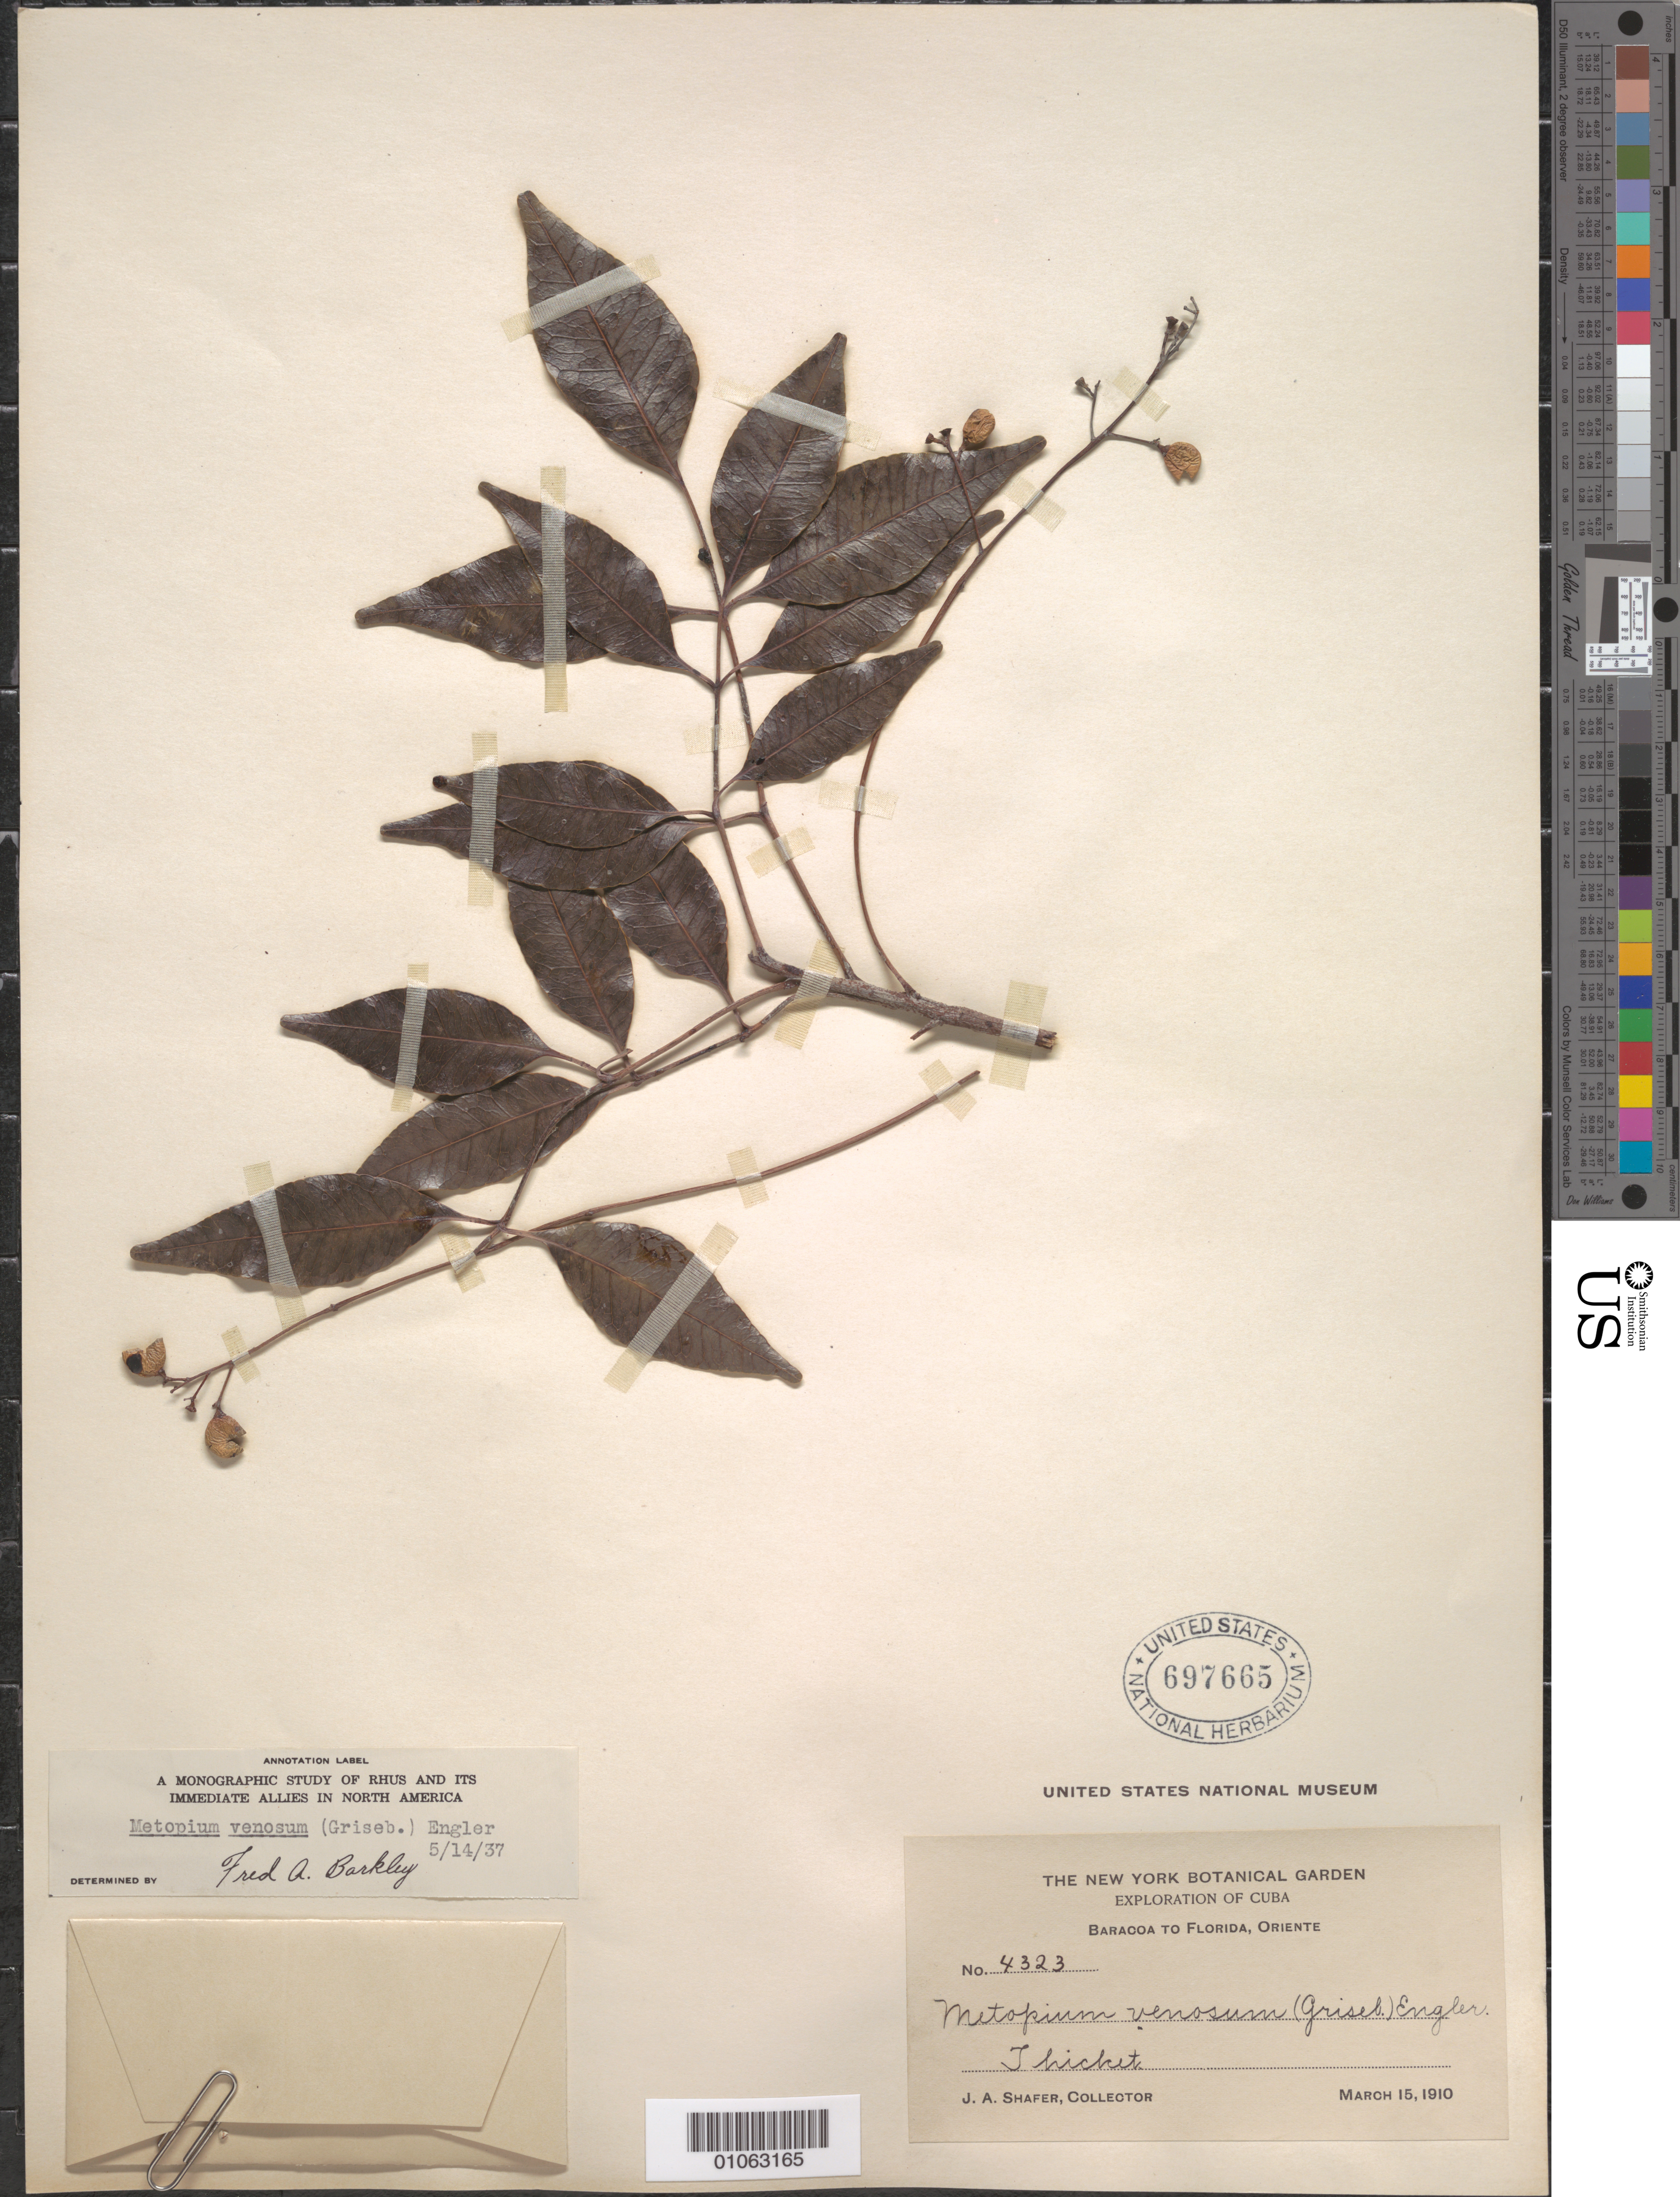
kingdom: Plantae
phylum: Tracheophyta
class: Magnoliopsida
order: Sapindales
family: Anacardiaceae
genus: Metopium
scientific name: Metopium venosum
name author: (Griseb.) Engl.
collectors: J. A. Shafer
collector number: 4323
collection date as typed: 15 Mar 1910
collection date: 1910-03-15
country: Cuba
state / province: Guantanamo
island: Cuba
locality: Baracoa to Florida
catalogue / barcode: US 697665